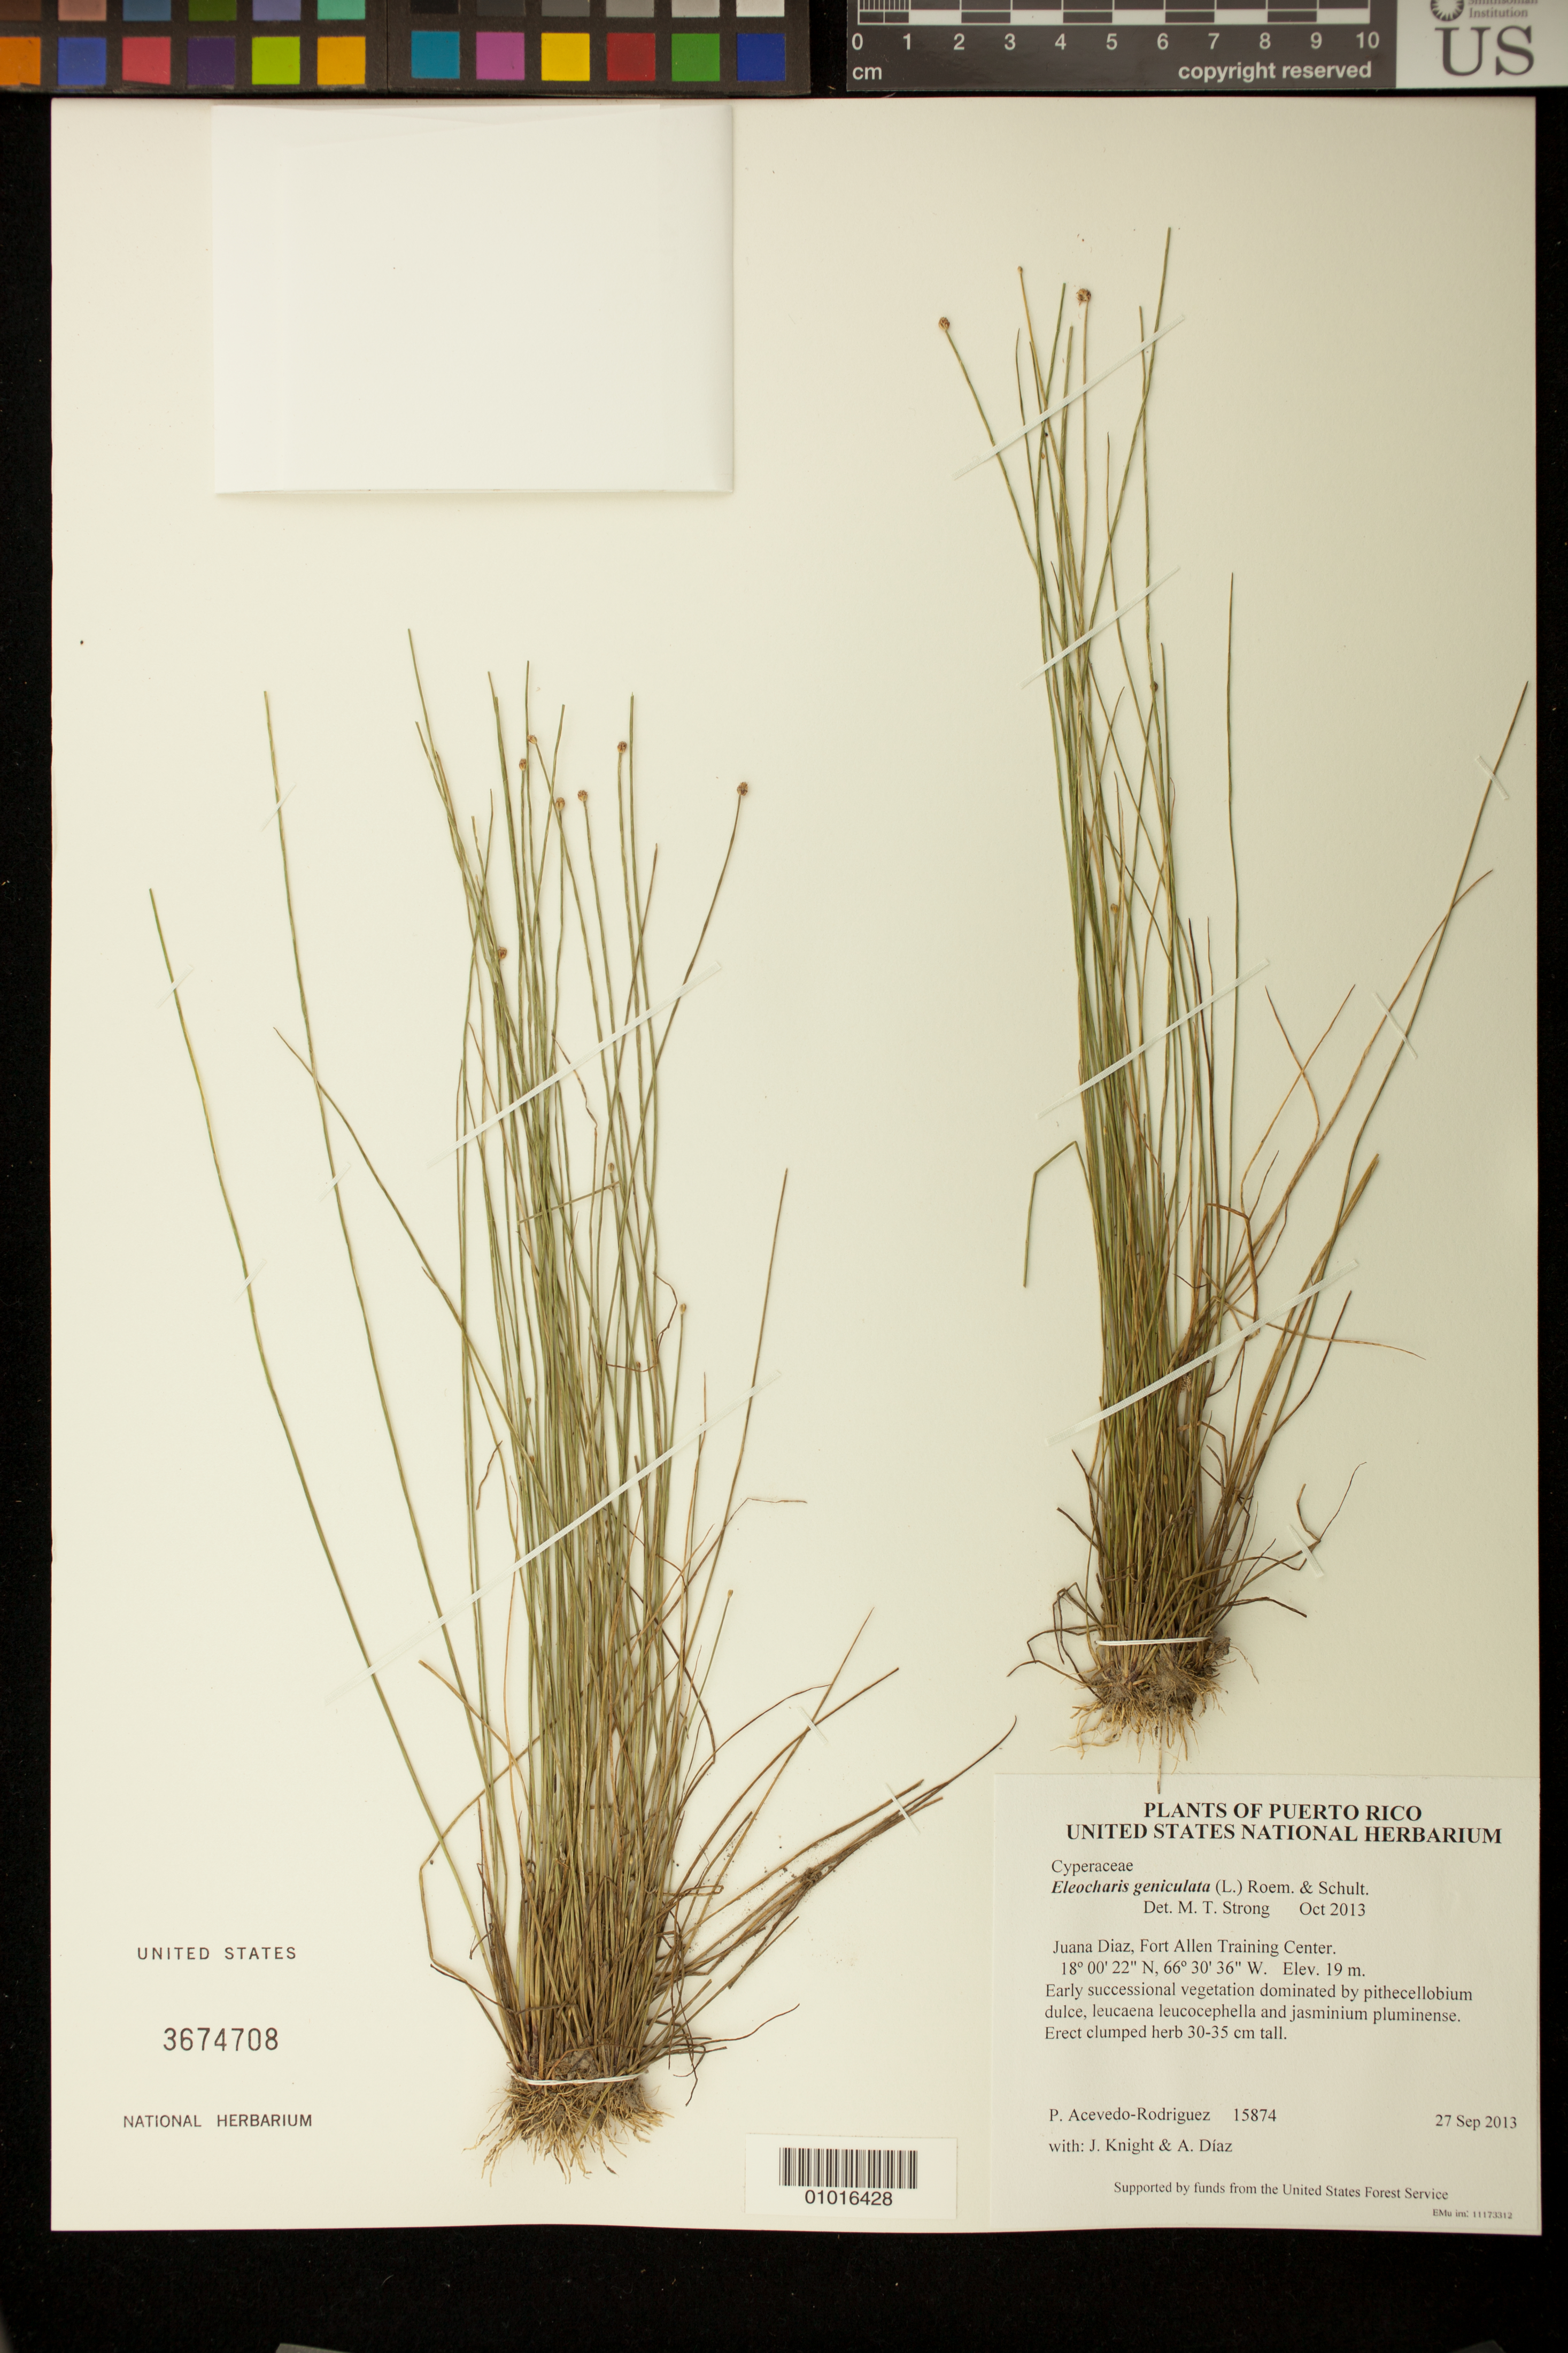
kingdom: Plantae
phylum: Tracheophyta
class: Liliopsida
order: Poales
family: Cyperaceae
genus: Eleocharis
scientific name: Eleocharis geniculata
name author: (L.) Roem. & Schult.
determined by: Strong, M. T., (US), Smithsonian Institution - National Museum of Natural History (UNITED STATES)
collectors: P. Acevedo-Rodr., J. Knight & A. Díaz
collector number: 15874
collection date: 2013-09-27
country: Puerto Rico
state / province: Juana Diaz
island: Puerto Rico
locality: Fort Allen Training Center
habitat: Early successional vegetation dominated by pithecellobium dulce, leucaena leucocephella and jasminium pluminense.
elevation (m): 19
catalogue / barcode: US 3674708